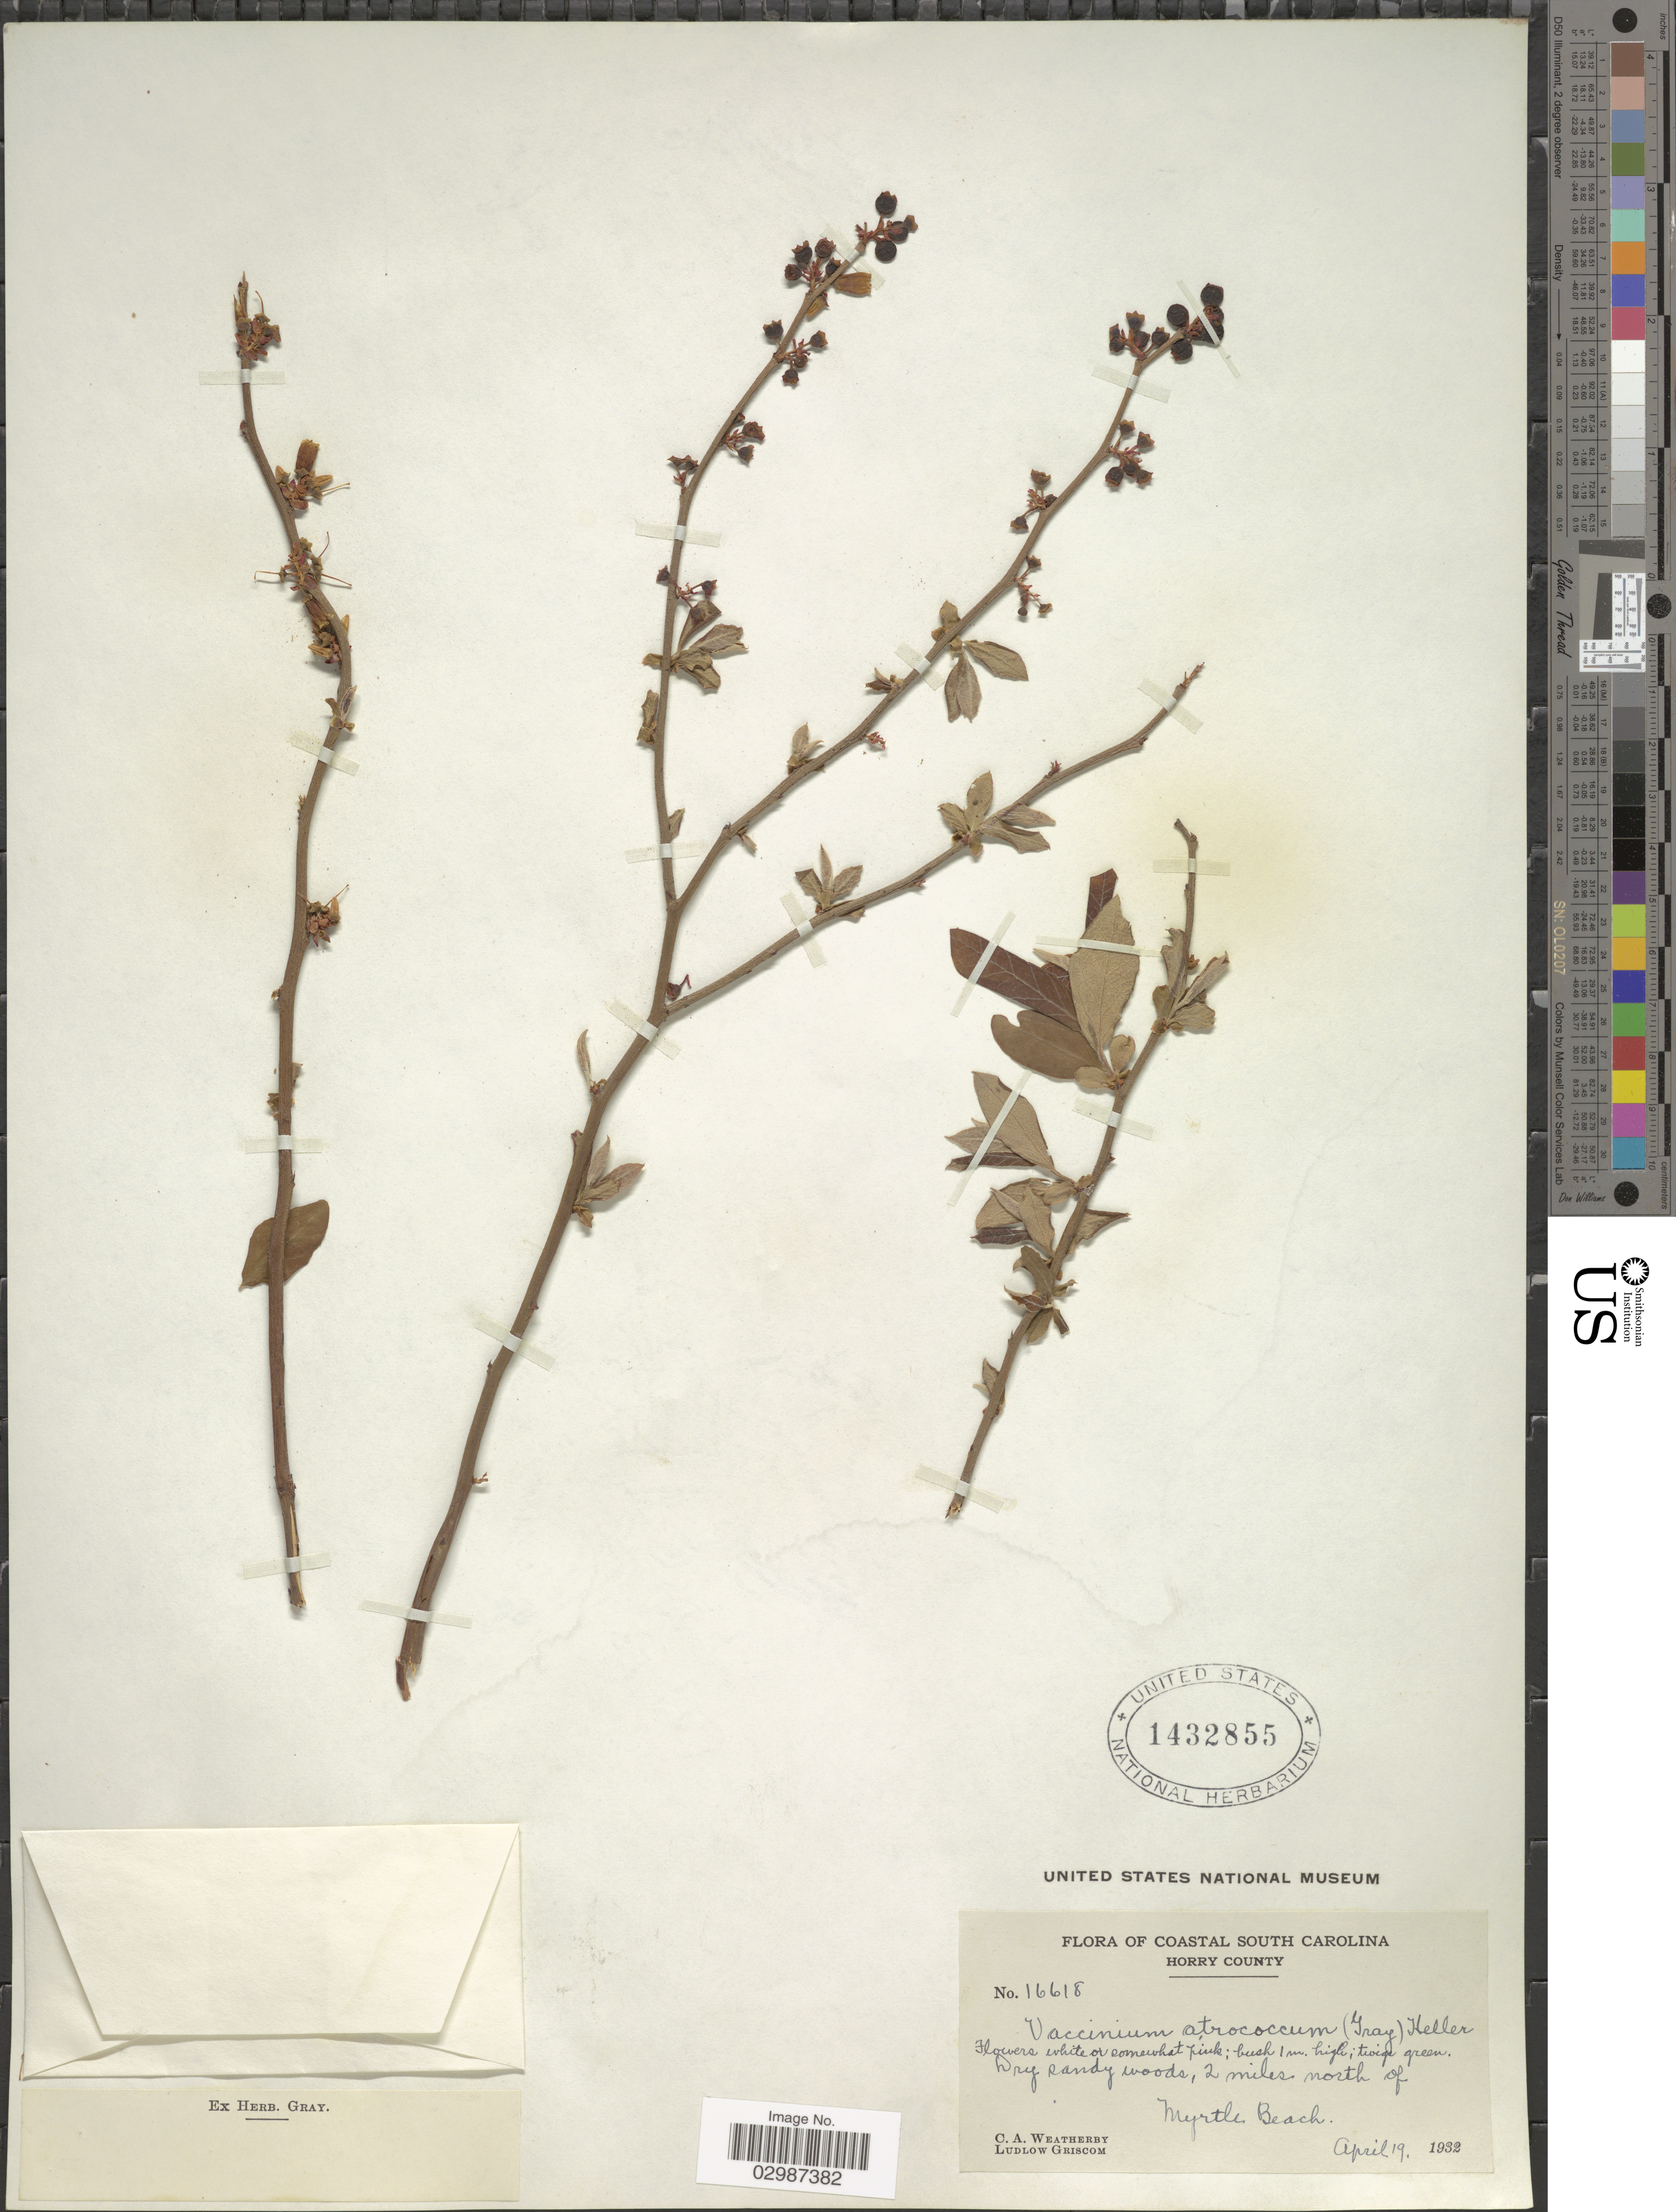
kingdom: Plantae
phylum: Tracheophyta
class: Magnoliopsida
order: Ericales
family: Ericaceae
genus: Vaccinium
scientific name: Vaccinium atrococcum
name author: (A. Gray) A. Heller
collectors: C. A. Weatherby & L. Griscom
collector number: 16618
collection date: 1932-04-19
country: United States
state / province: South Carolina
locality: Coastal South Carolina, Horry County, Dry sandy woods, 2 miles north of Myrtle Beach.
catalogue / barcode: US 1432855